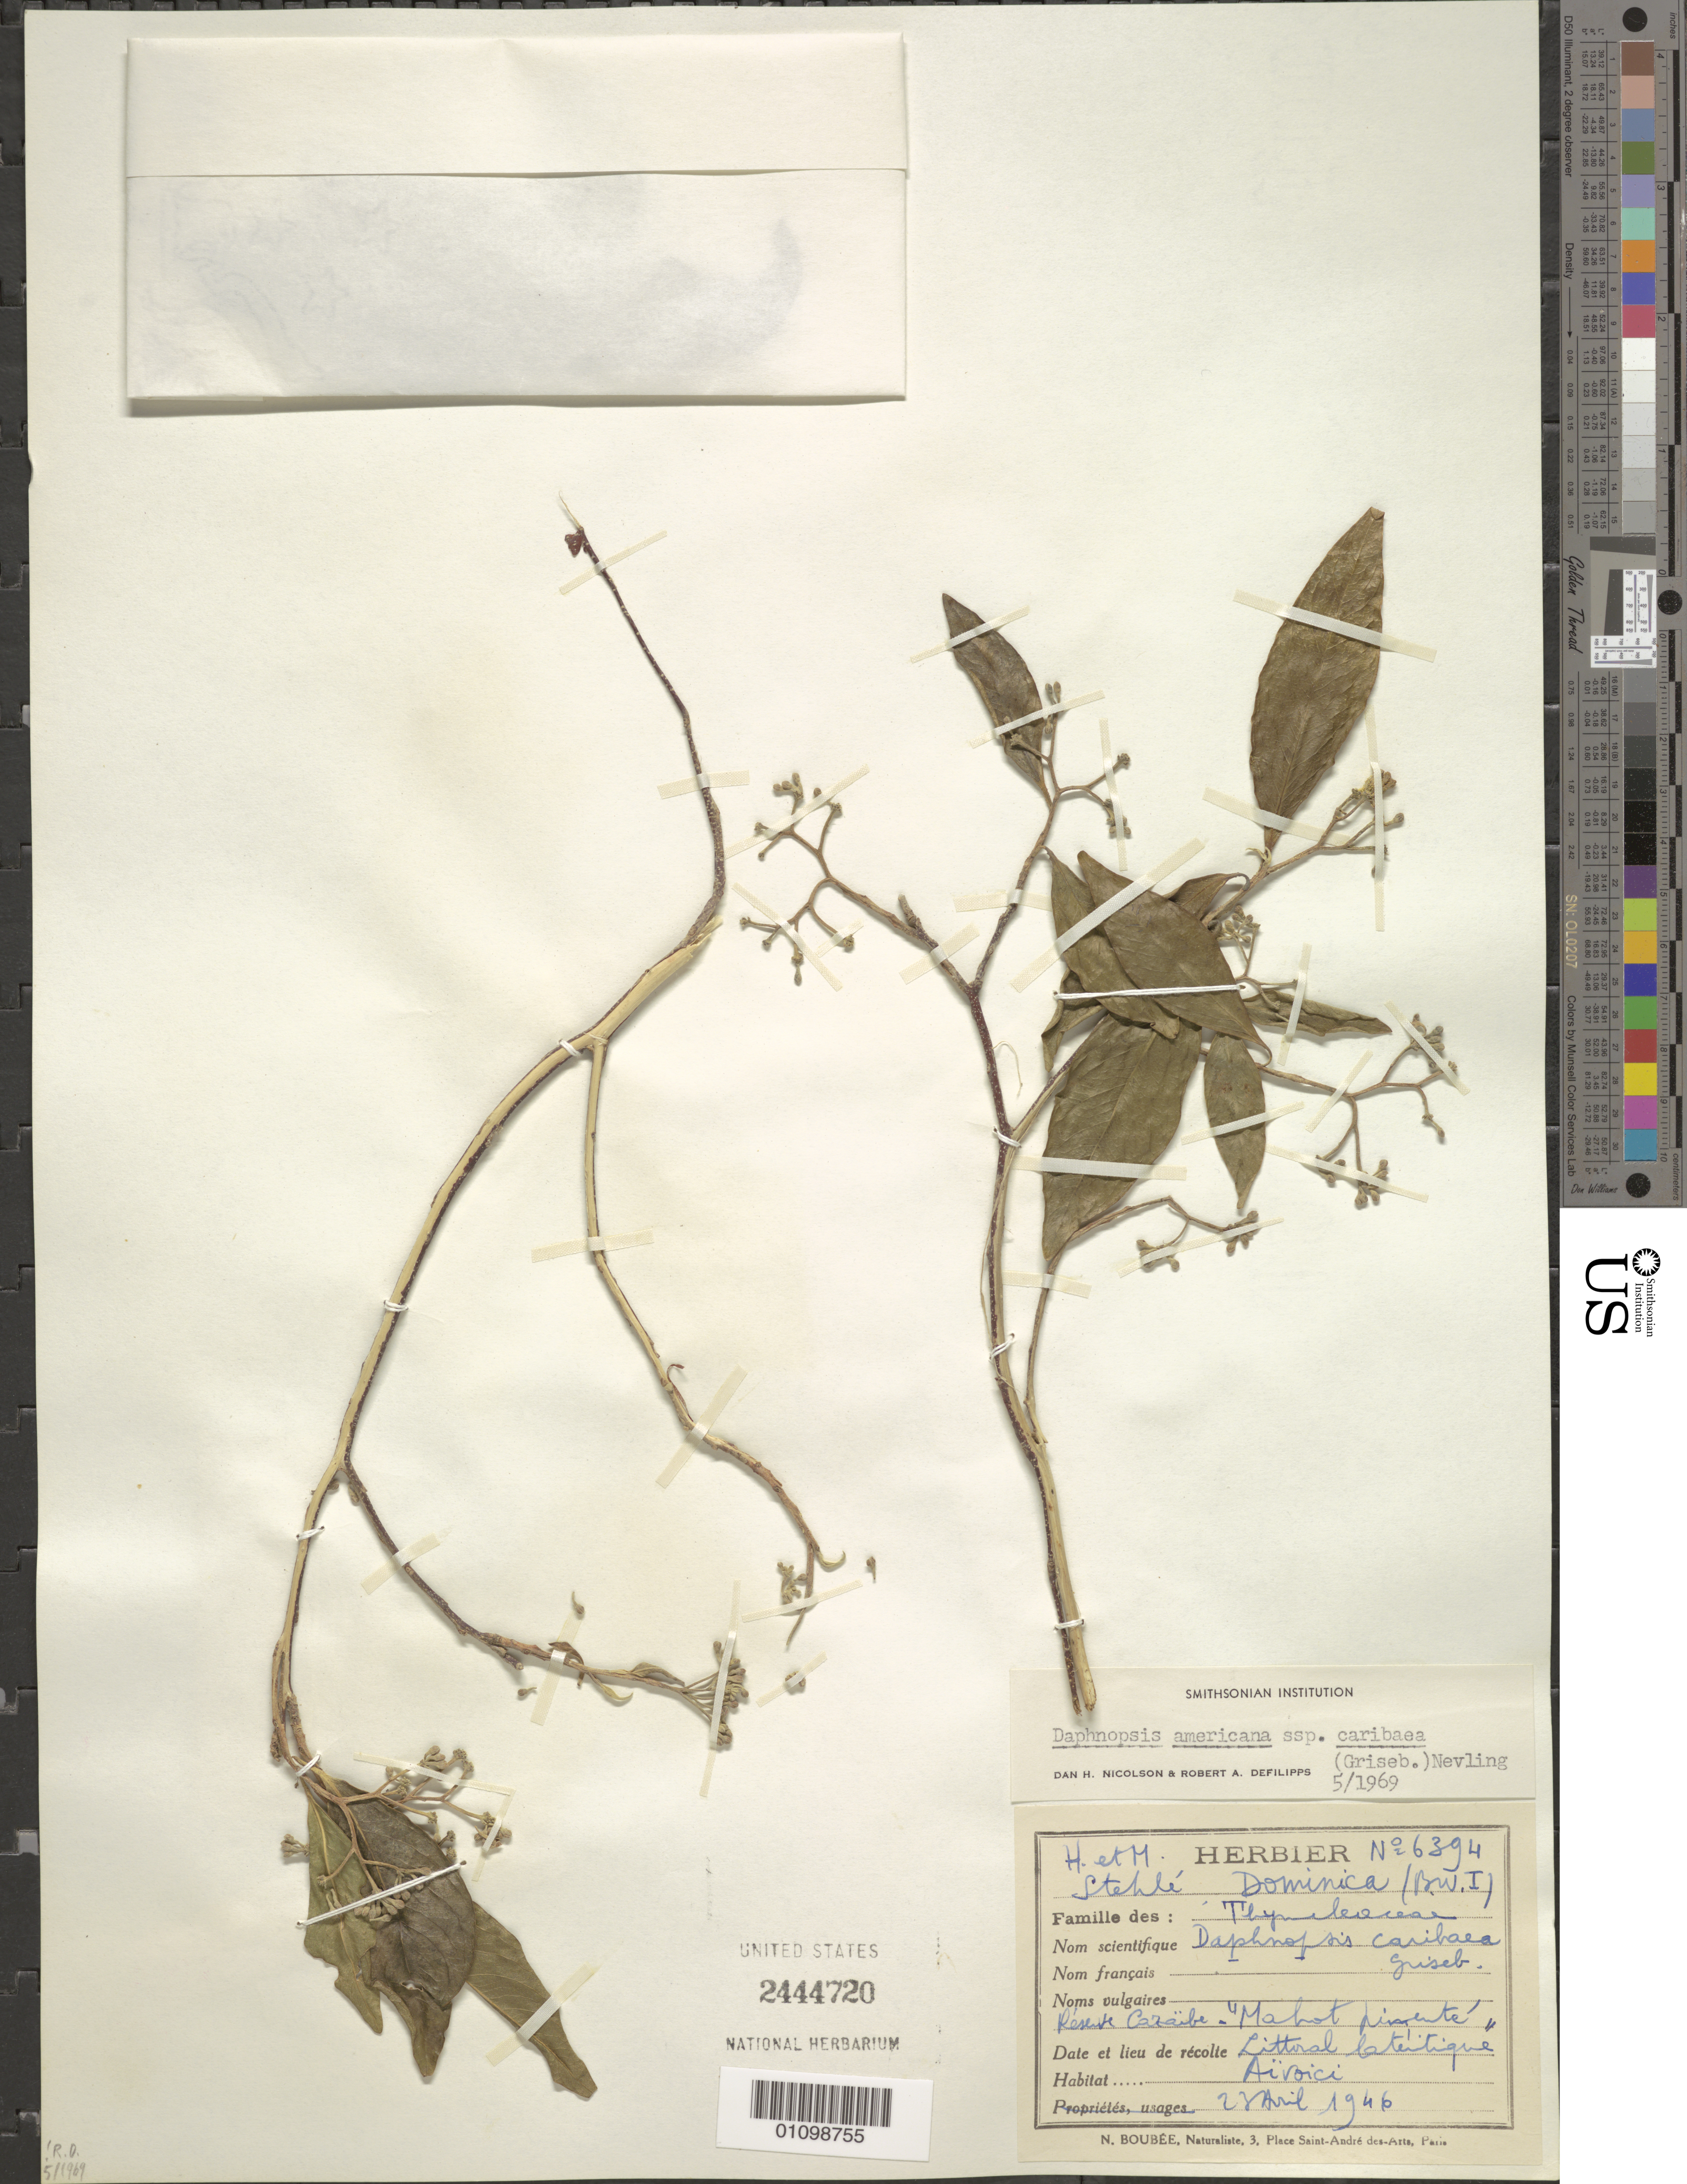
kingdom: Plantae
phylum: Tracheophyta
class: Magnoliopsida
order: Malvales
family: Thymelaeaceae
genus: Daphnopsis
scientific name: Daphnopsis americana subsp. caribaea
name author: (Griseb.) Nevling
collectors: H. Stehlé & M. Stehlé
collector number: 6394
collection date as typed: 02 Apr 1946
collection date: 1946-04-02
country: Dominica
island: Dominica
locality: Reserve Cazaibe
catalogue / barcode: US 2444720